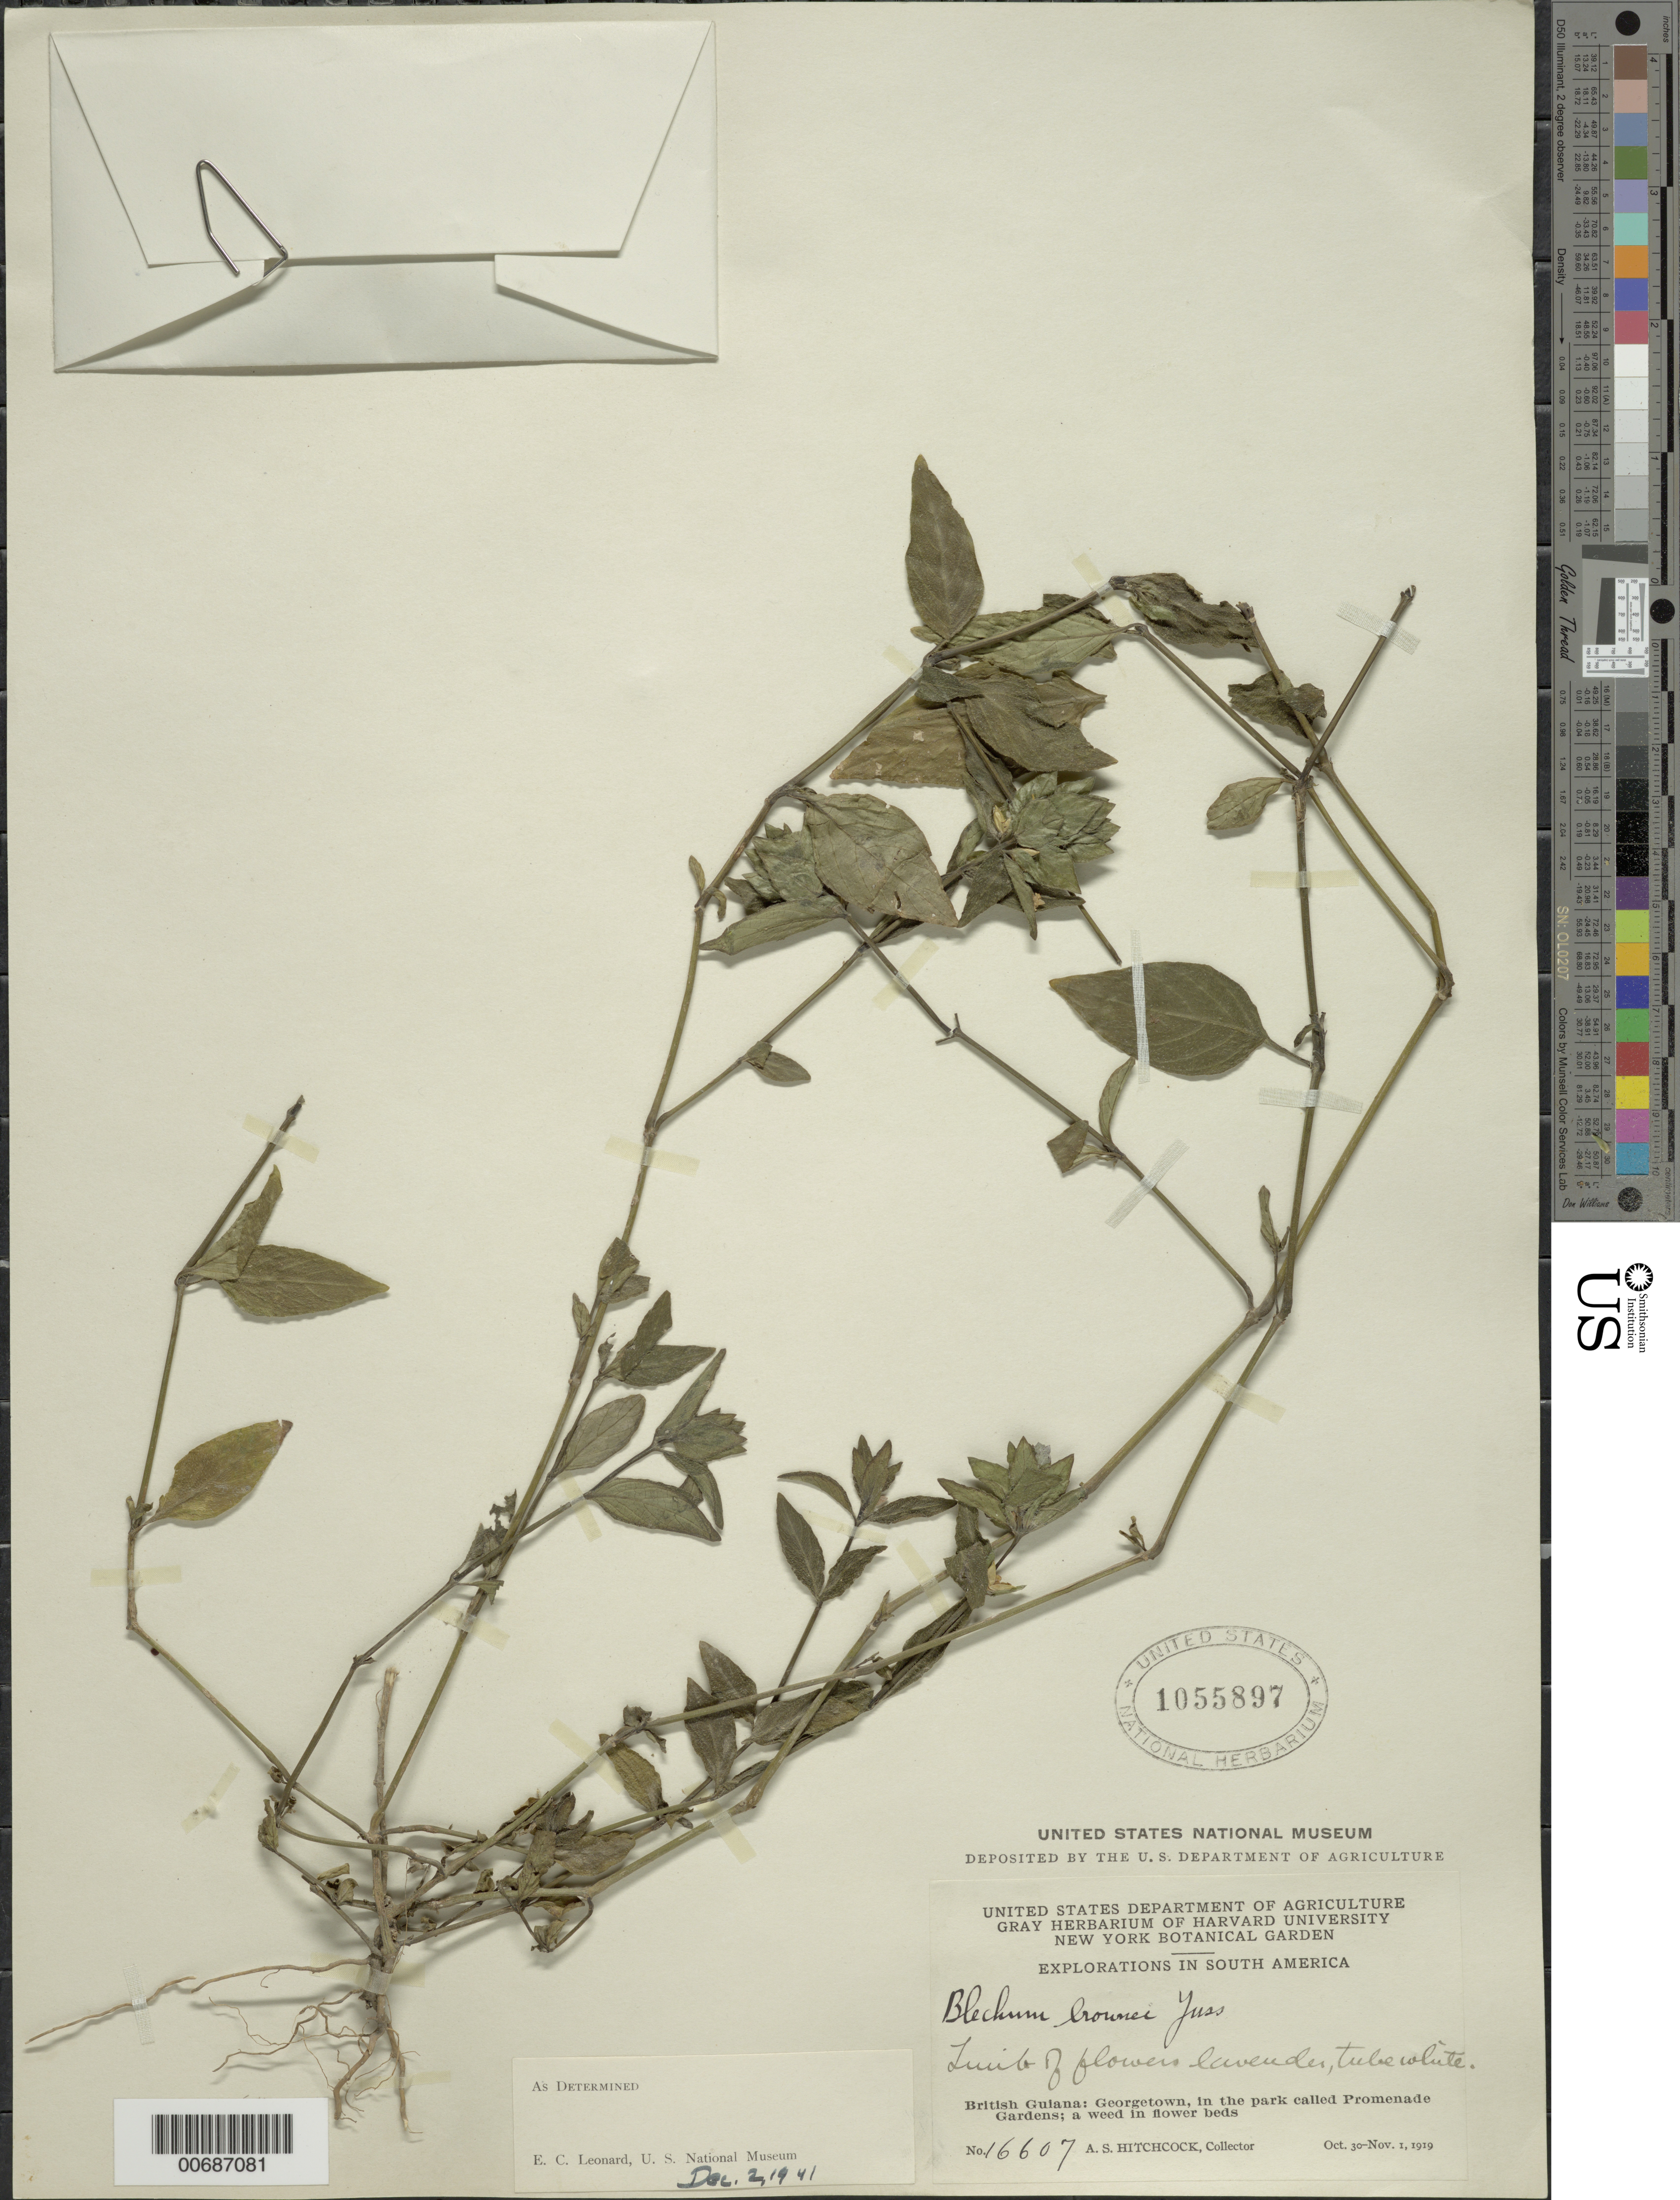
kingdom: Plantae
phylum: Tracheophyta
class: Magnoliopsida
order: Lamiales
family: Acanthaceae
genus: Blechum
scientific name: Blechum brownei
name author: Juss.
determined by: Leonard, Emery C., (US)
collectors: A. S. Hitchcock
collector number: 16607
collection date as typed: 30-Oct-19 to 1-Nov-19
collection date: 1919-10-30/1919-11-01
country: Guyana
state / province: Demerara-Mahaica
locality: Georgetown, Promenade Gardens Park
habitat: Weed in flower bed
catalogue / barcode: US 1055897